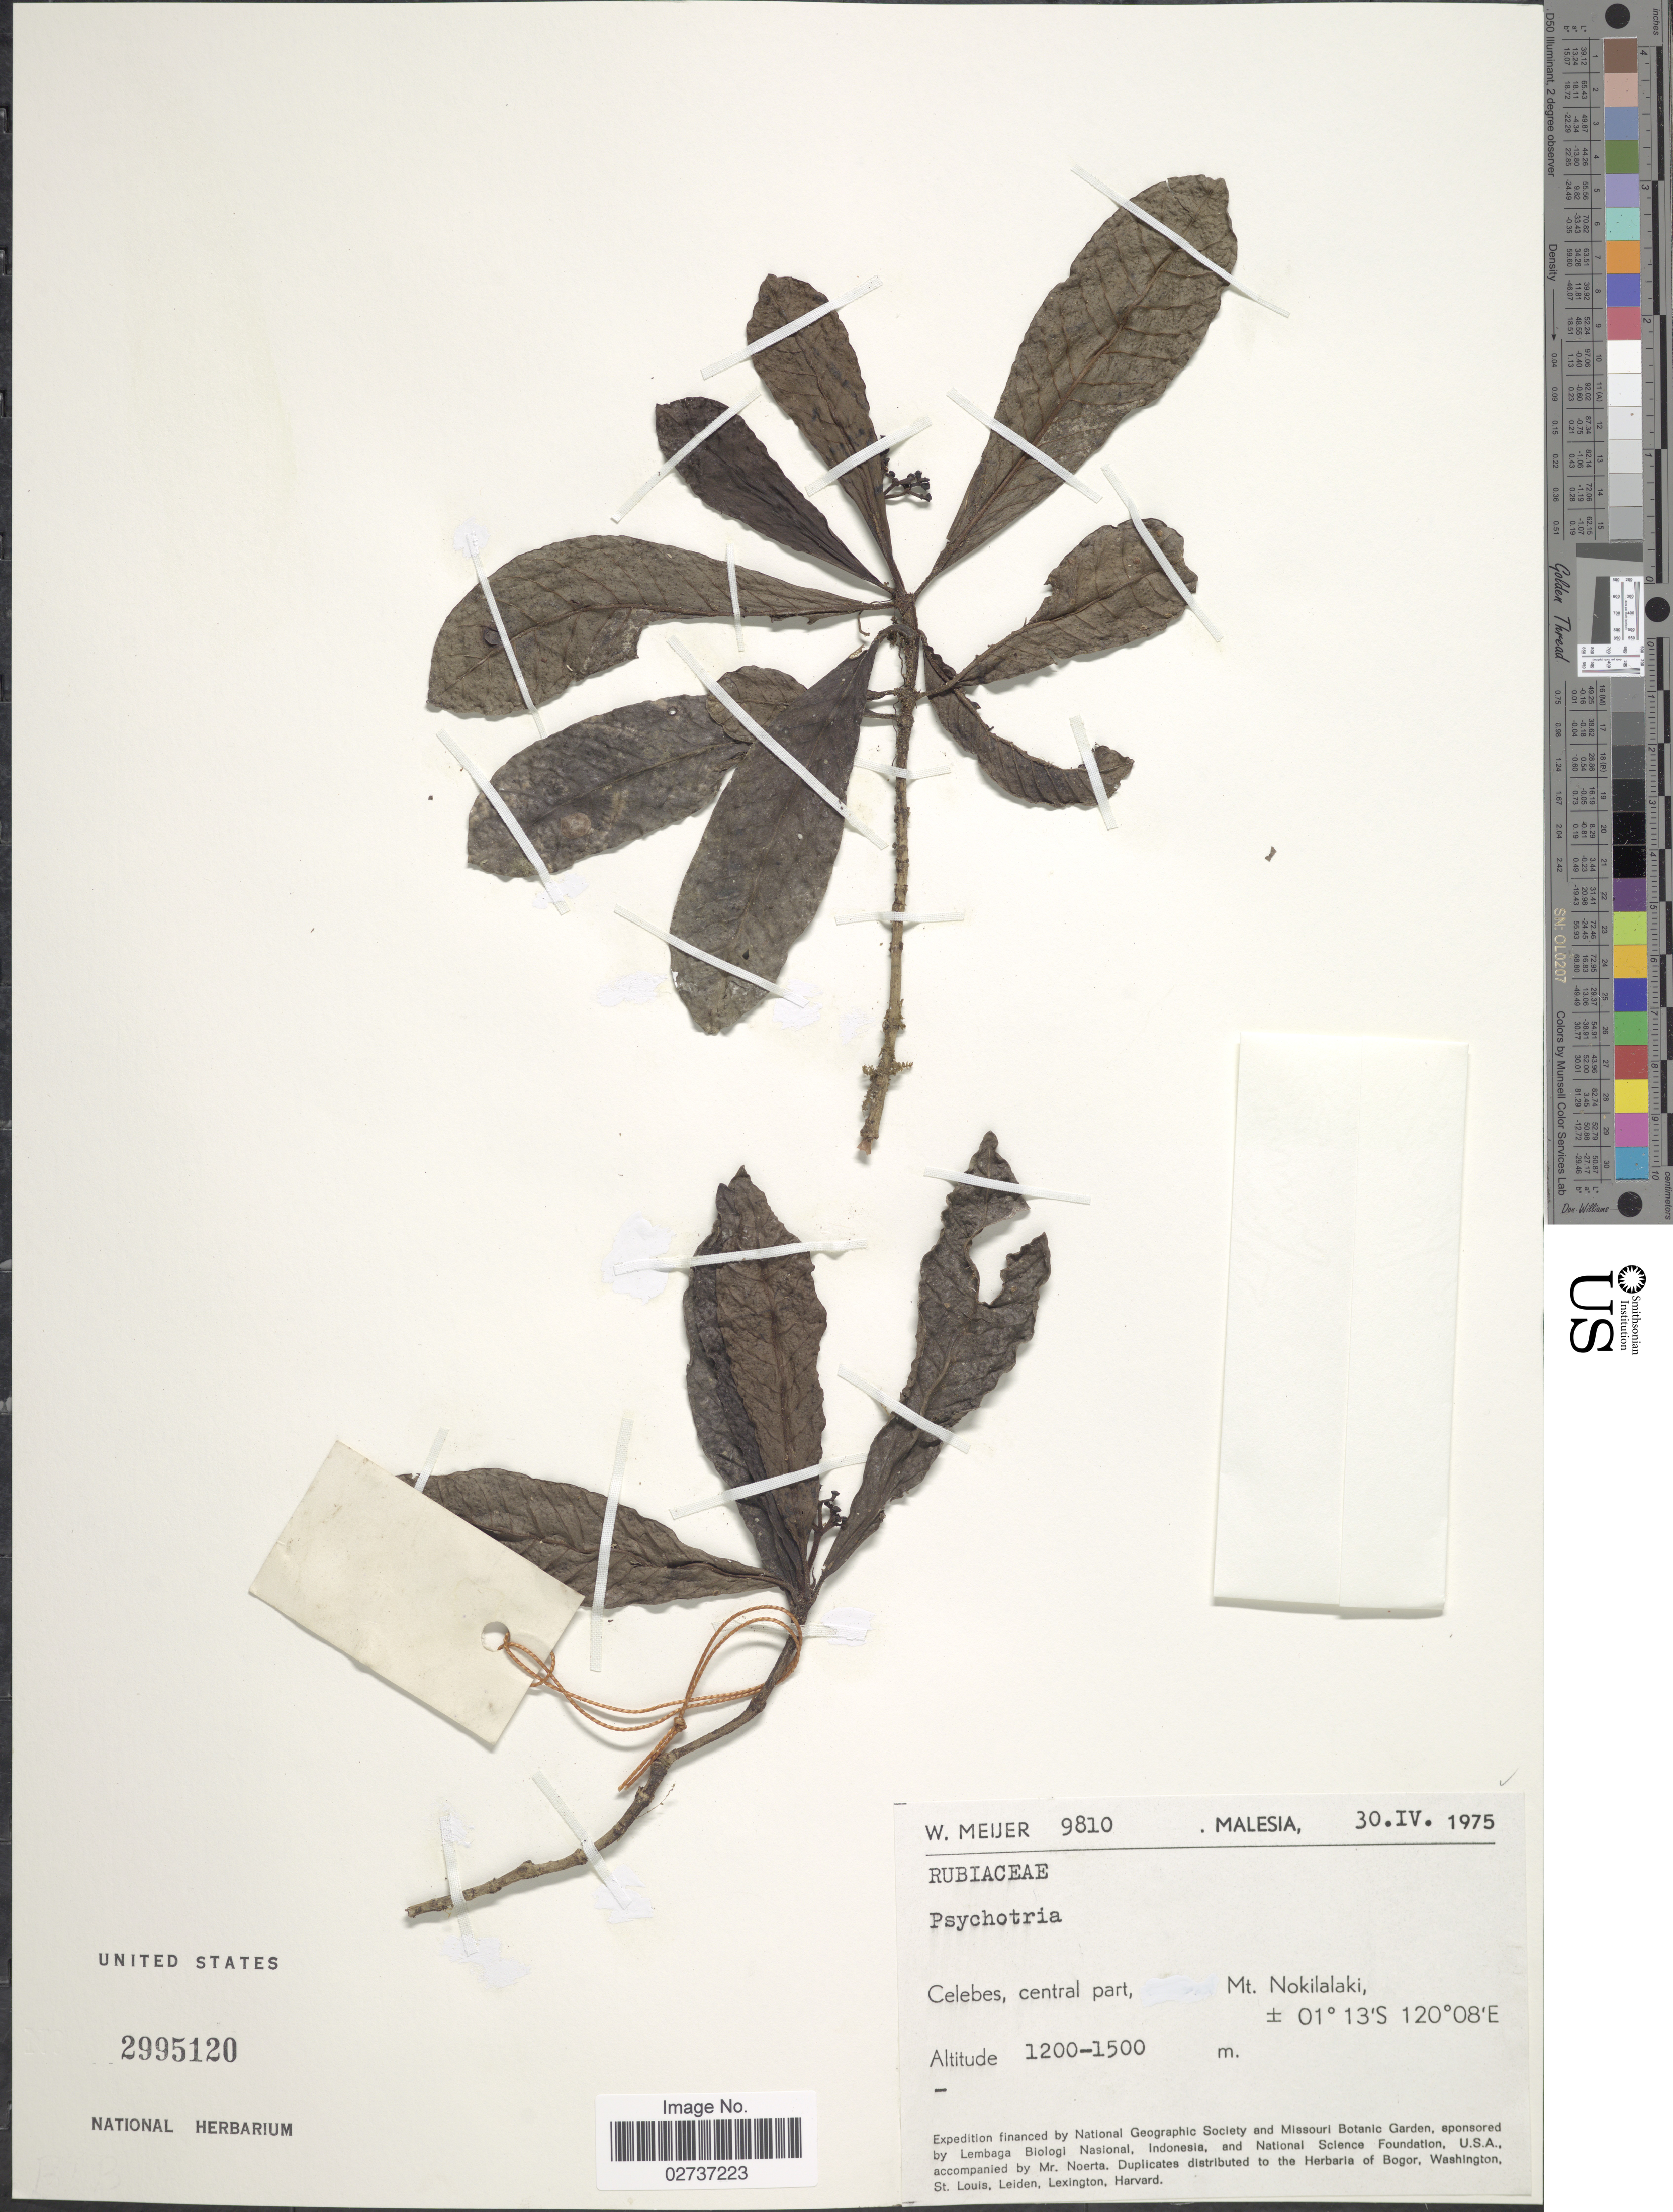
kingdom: Plantae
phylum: Tracheophyta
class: Magnoliopsida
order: Gentianales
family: Rubiaceae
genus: Psychotria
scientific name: Psychotria sp.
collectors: W. Meijer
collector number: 9810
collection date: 1975-04-30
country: Malaysia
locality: Celebes, central part, Mt. Nokilalaki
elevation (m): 1200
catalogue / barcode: US 2995120